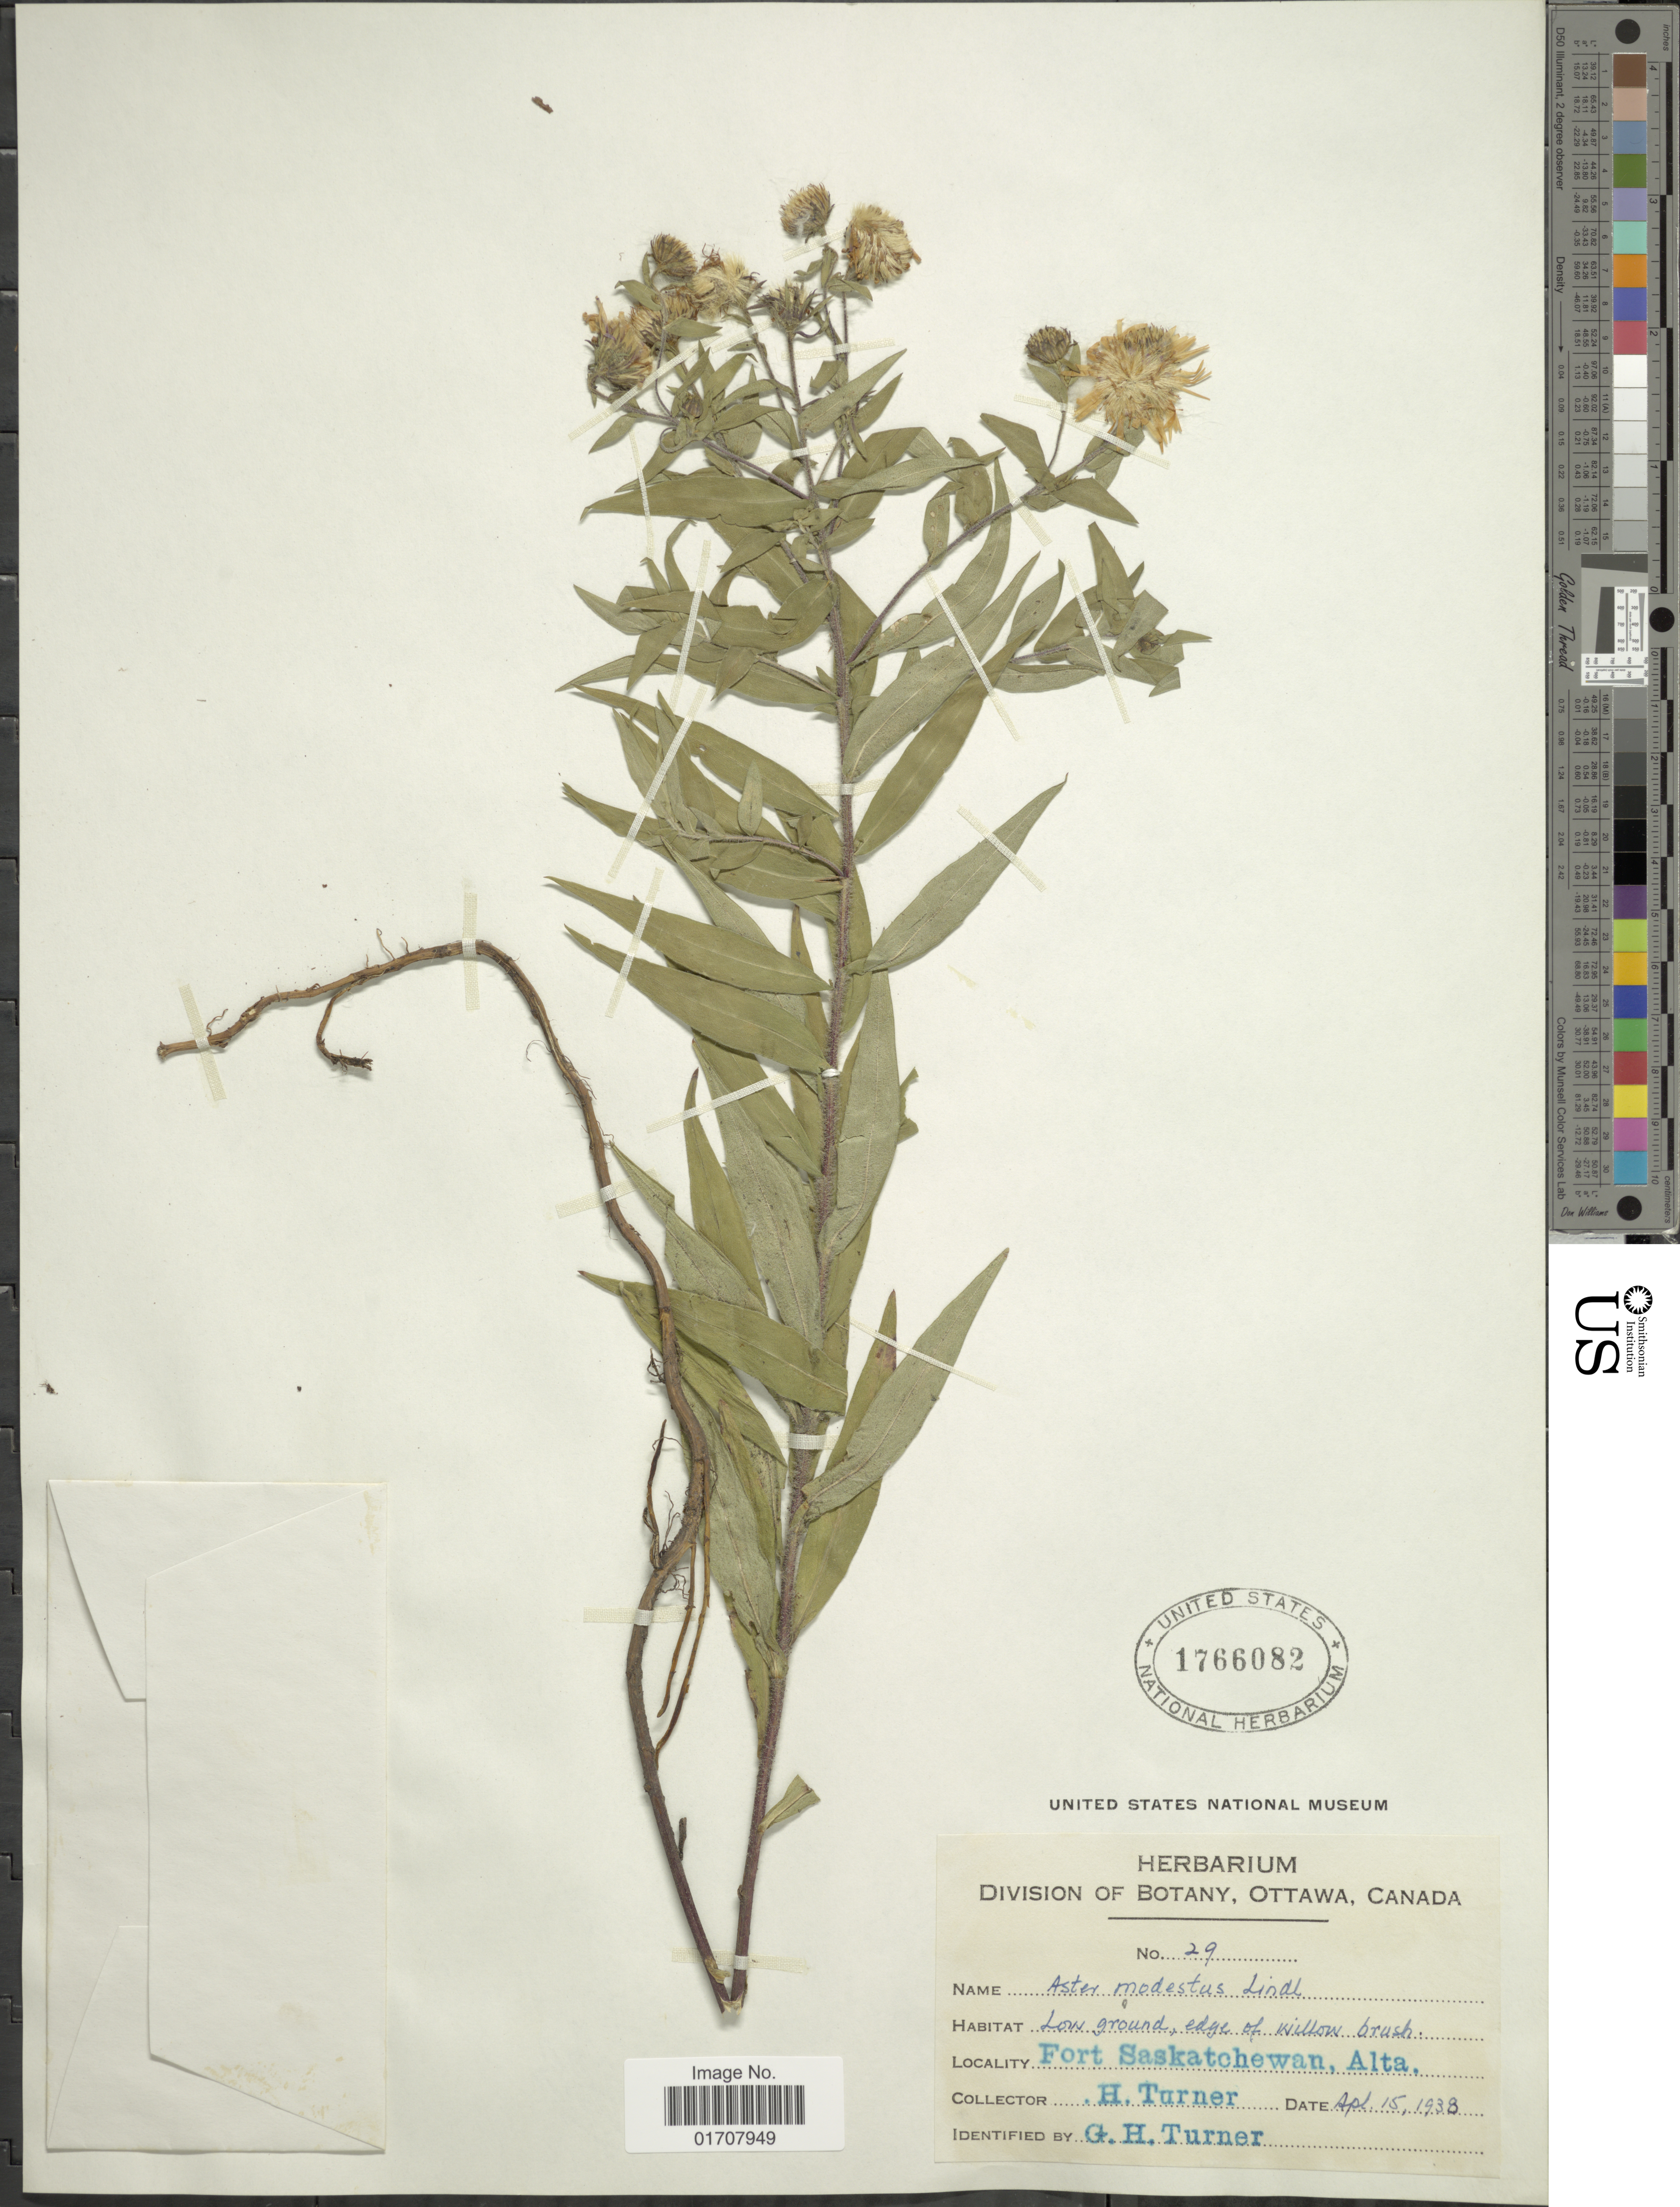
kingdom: Plantae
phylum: Tracheophyta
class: Magnoliopsida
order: Asterales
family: Asteraceae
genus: Canadanthus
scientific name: Canadanthus modestus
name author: (Lindl.) G.L. Nesom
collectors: H. Turner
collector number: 29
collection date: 1938-04-15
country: Canada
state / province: Alberta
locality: Fort Saskatchewan, Alta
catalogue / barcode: US 1766082